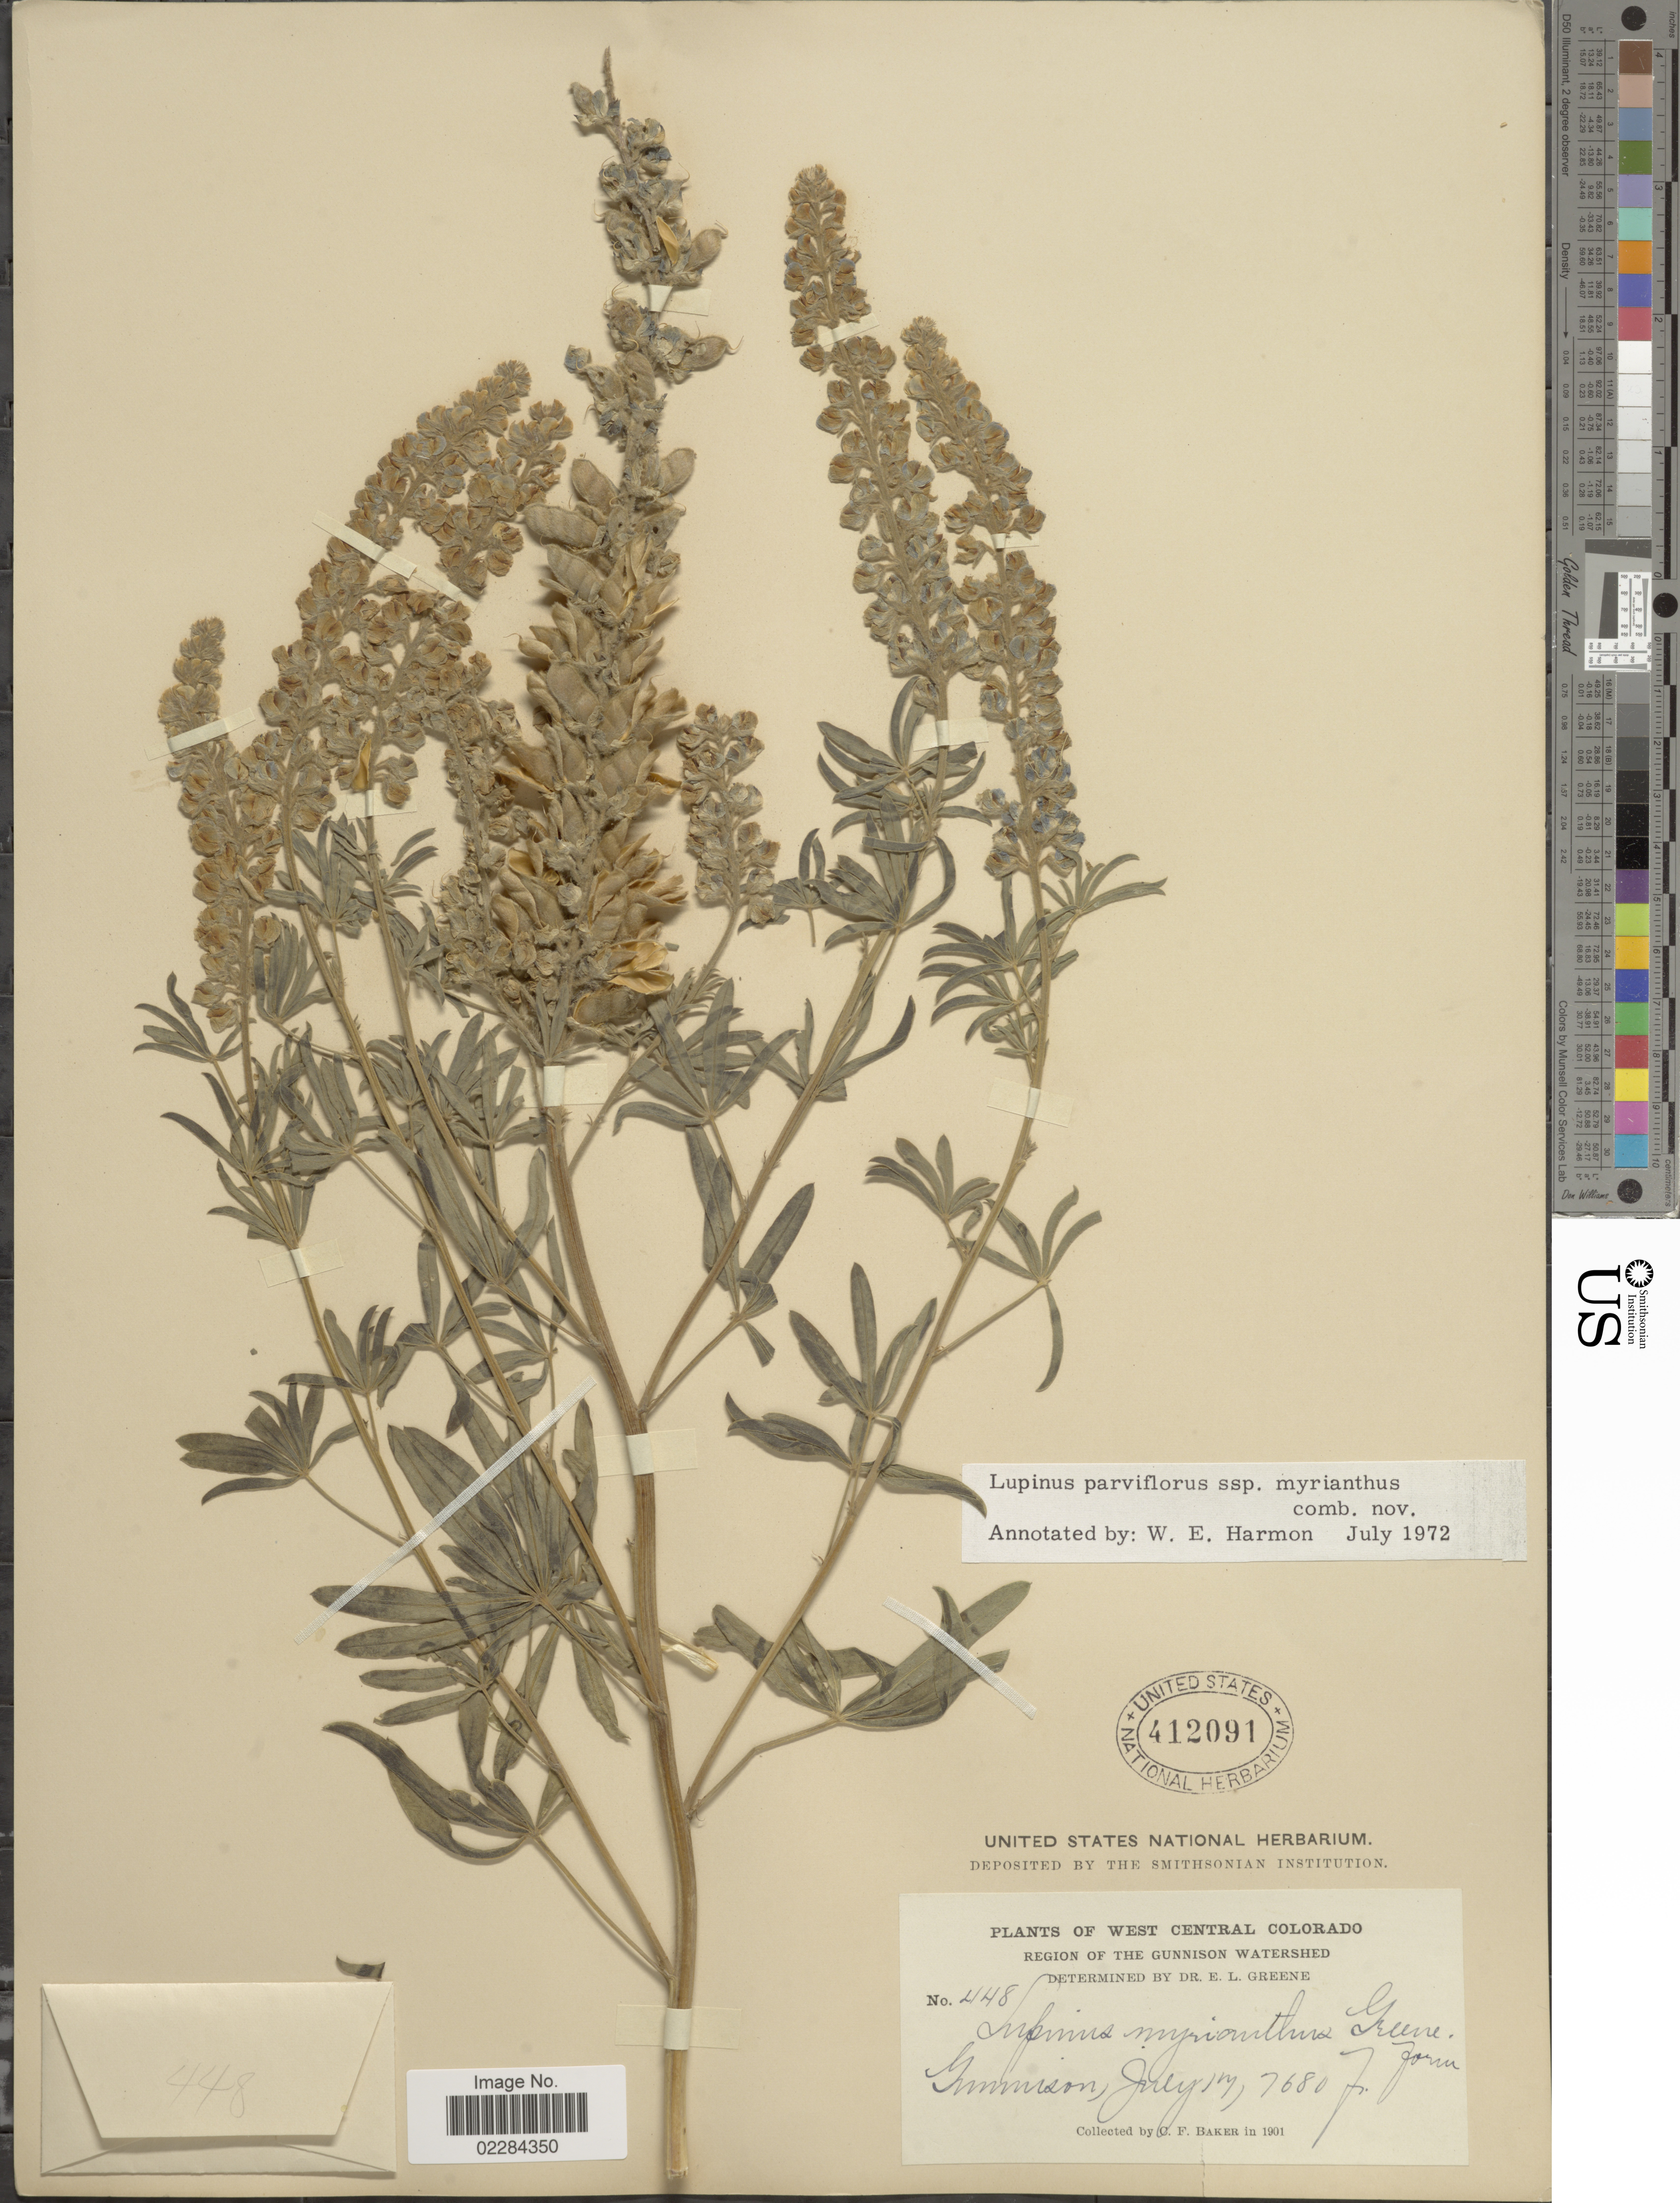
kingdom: Plantae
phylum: Tracheophyta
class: Magnoliopsida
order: Fabales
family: Fabaceae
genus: Lupinus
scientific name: Lupinus argenteus var. myrianthus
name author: (Greene) Isley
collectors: C. F. Baker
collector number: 448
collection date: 1901-07-01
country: United States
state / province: Colorado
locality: West Central Colorado. Region of the Gunnison Watershed. Gunnison.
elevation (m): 2341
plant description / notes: Corrected "Immison" to "Gunnison."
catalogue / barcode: US 412091